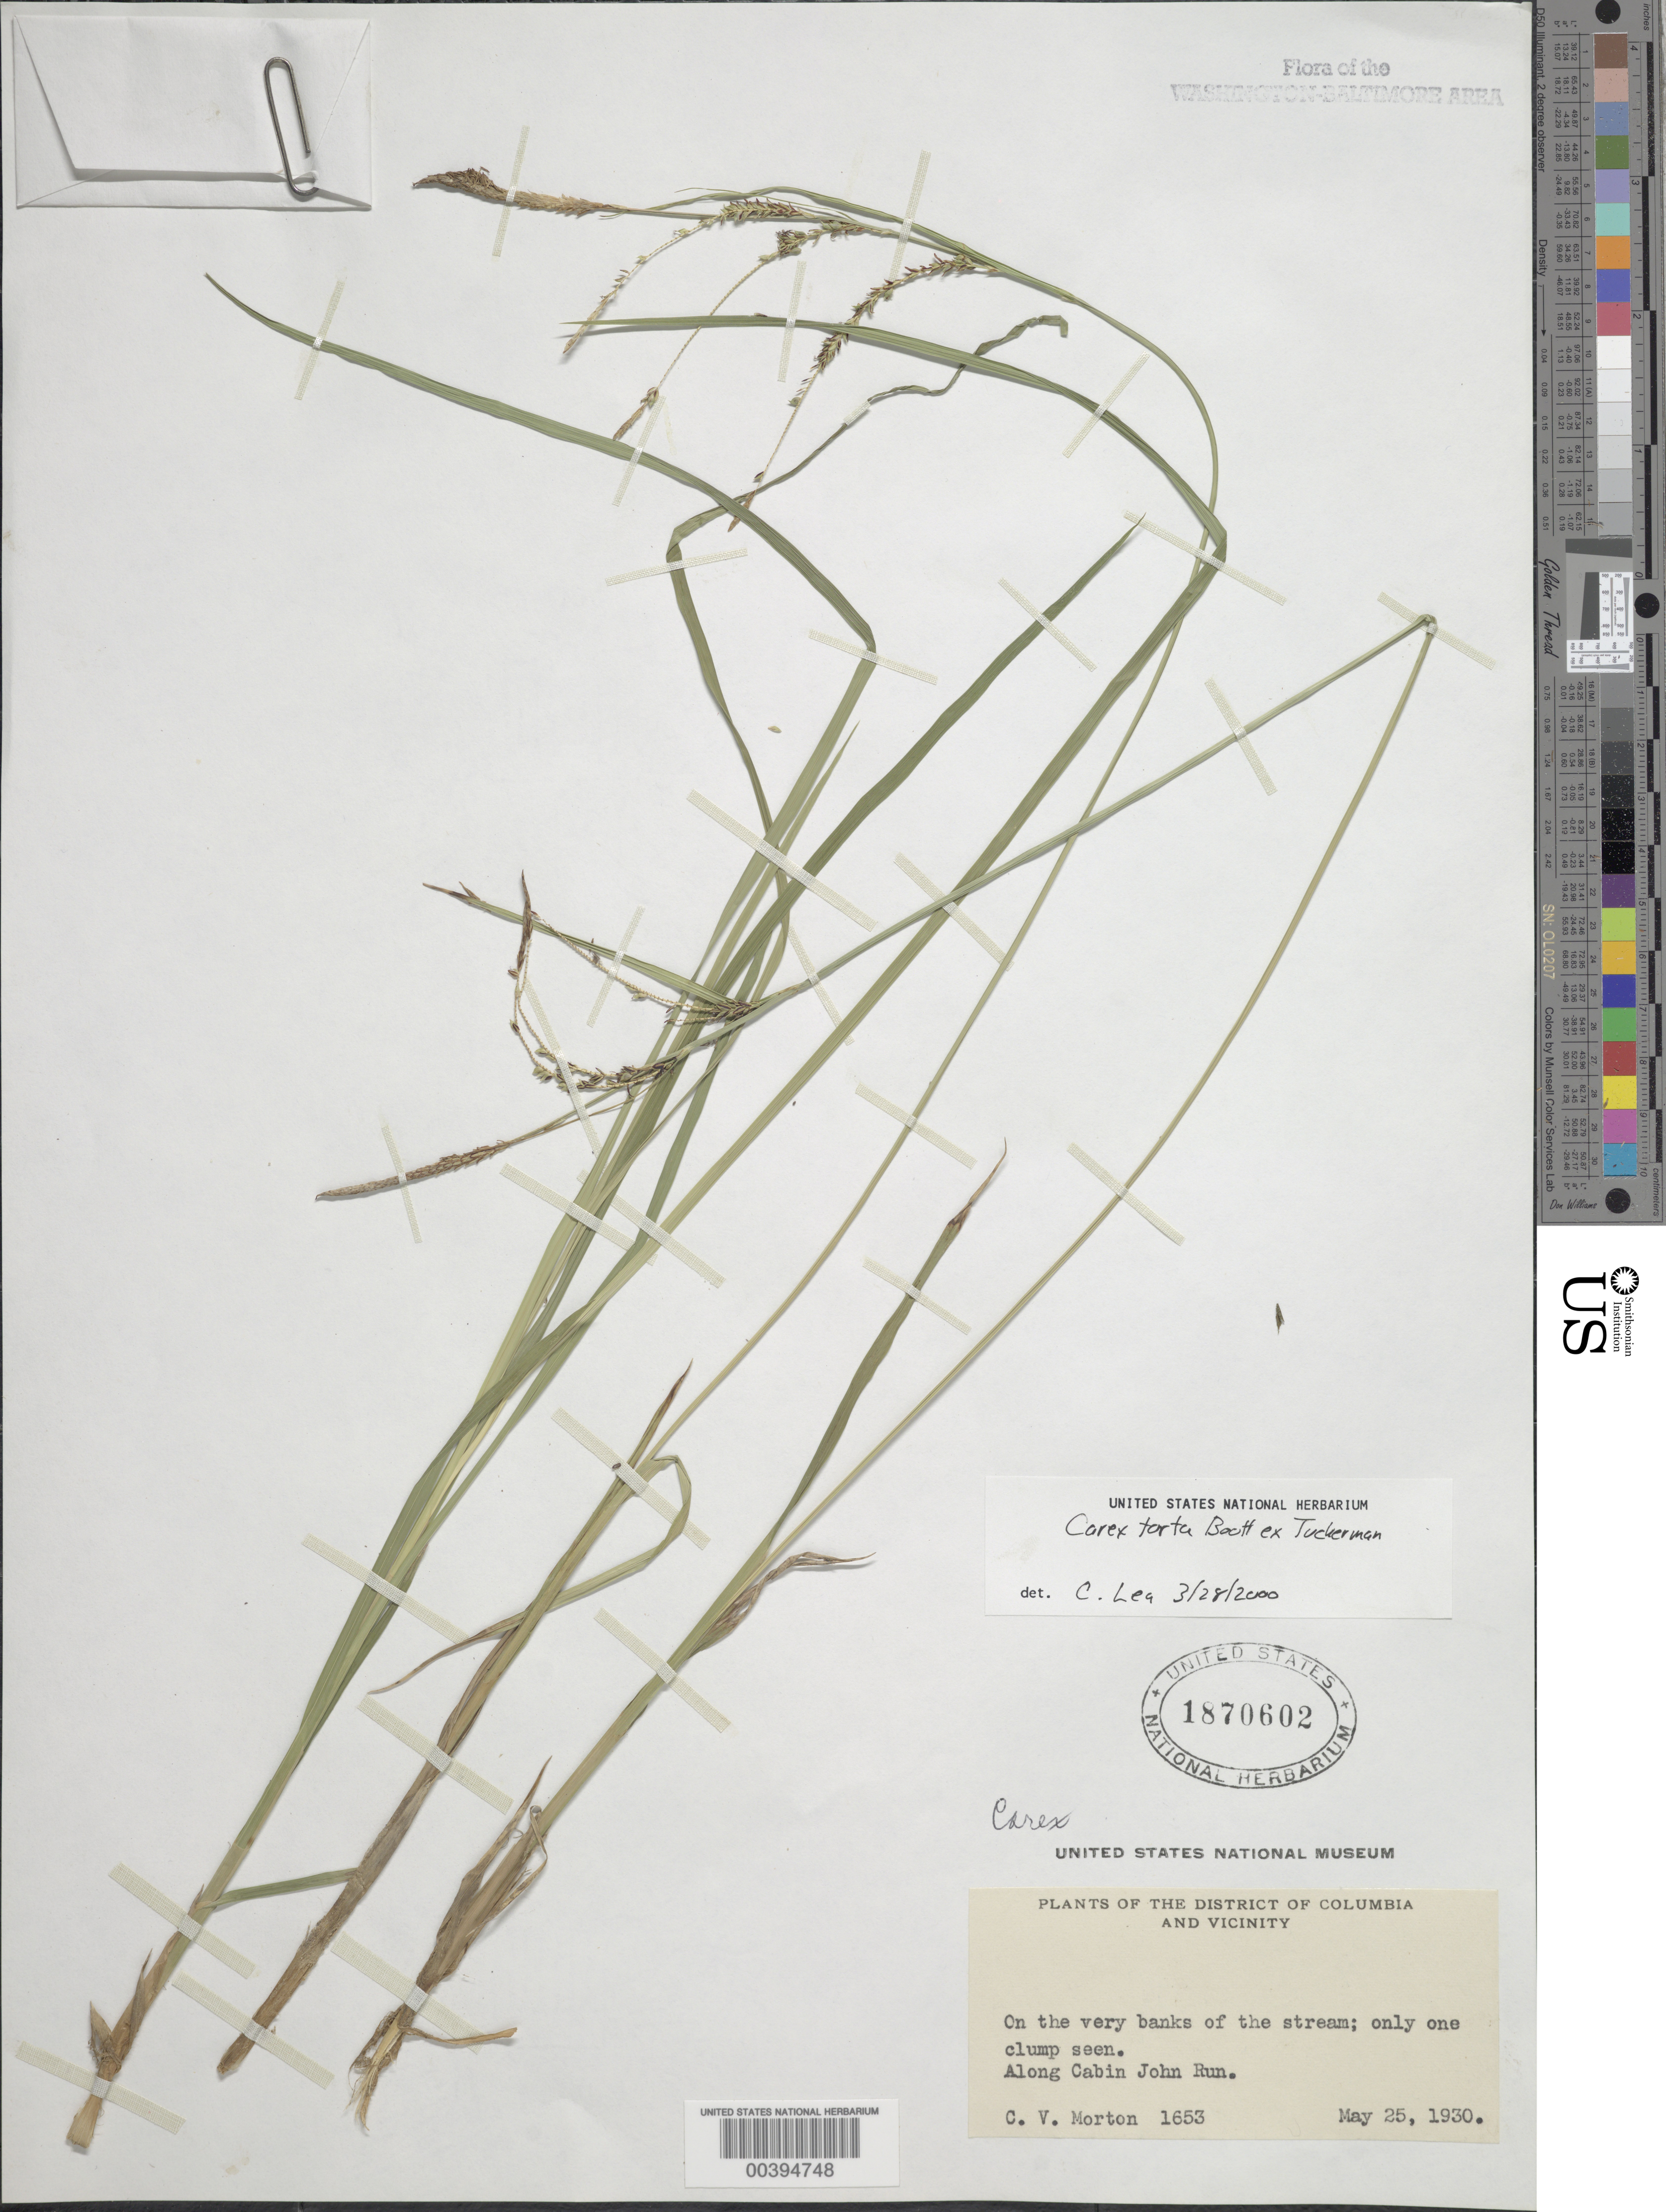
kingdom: Plantae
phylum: Tracheophyta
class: Liliopsida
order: Poales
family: Cyperaceae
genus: Carex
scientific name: Carex torta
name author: Boott ex Tuck.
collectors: C. V. Morton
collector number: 1653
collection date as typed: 25 May 1930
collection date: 1930-05-25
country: United States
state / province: Maryland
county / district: Montgomery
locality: Cabin John Run C. & O. Canal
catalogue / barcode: US 1870602